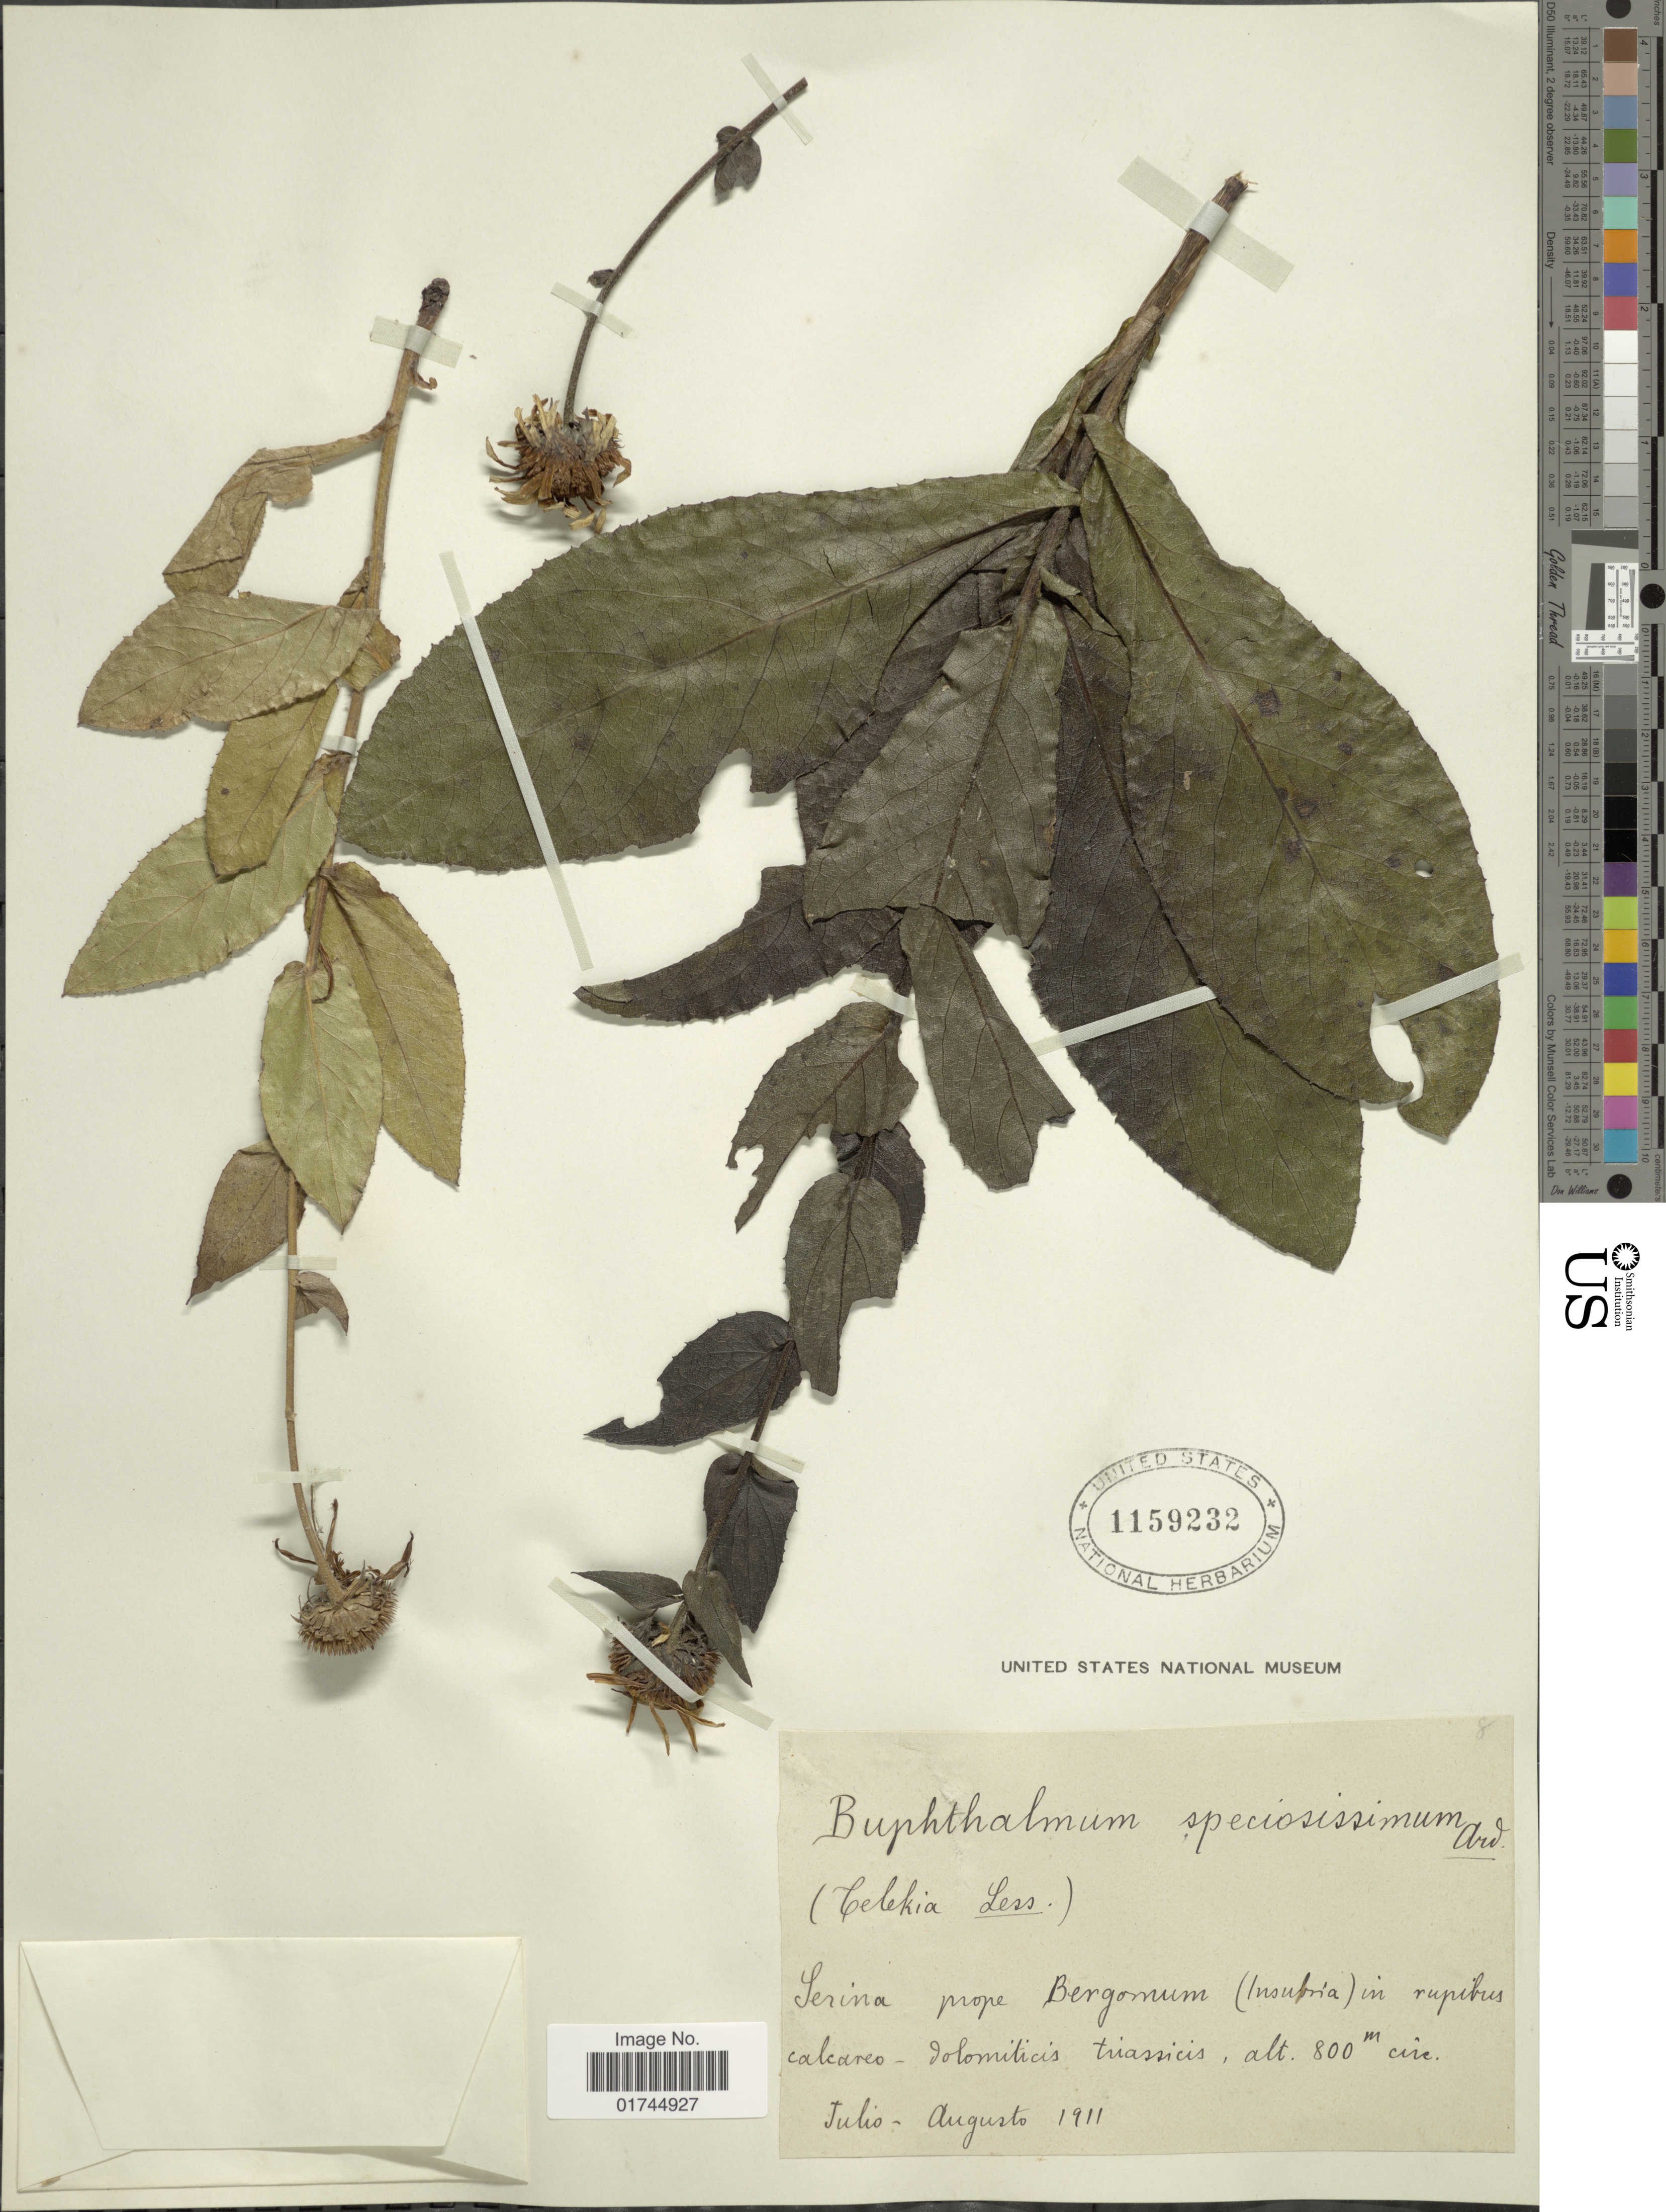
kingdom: Plantae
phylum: Tracheophyta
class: Magnoliopsida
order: Asterales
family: Asteraceae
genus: Buphthalmum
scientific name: Buphthalmum speciosissimum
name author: L.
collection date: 1911-07/1911-08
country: Italy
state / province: Lombardy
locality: Serina prope Bergornum (Insubria).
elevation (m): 800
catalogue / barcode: US 1159232